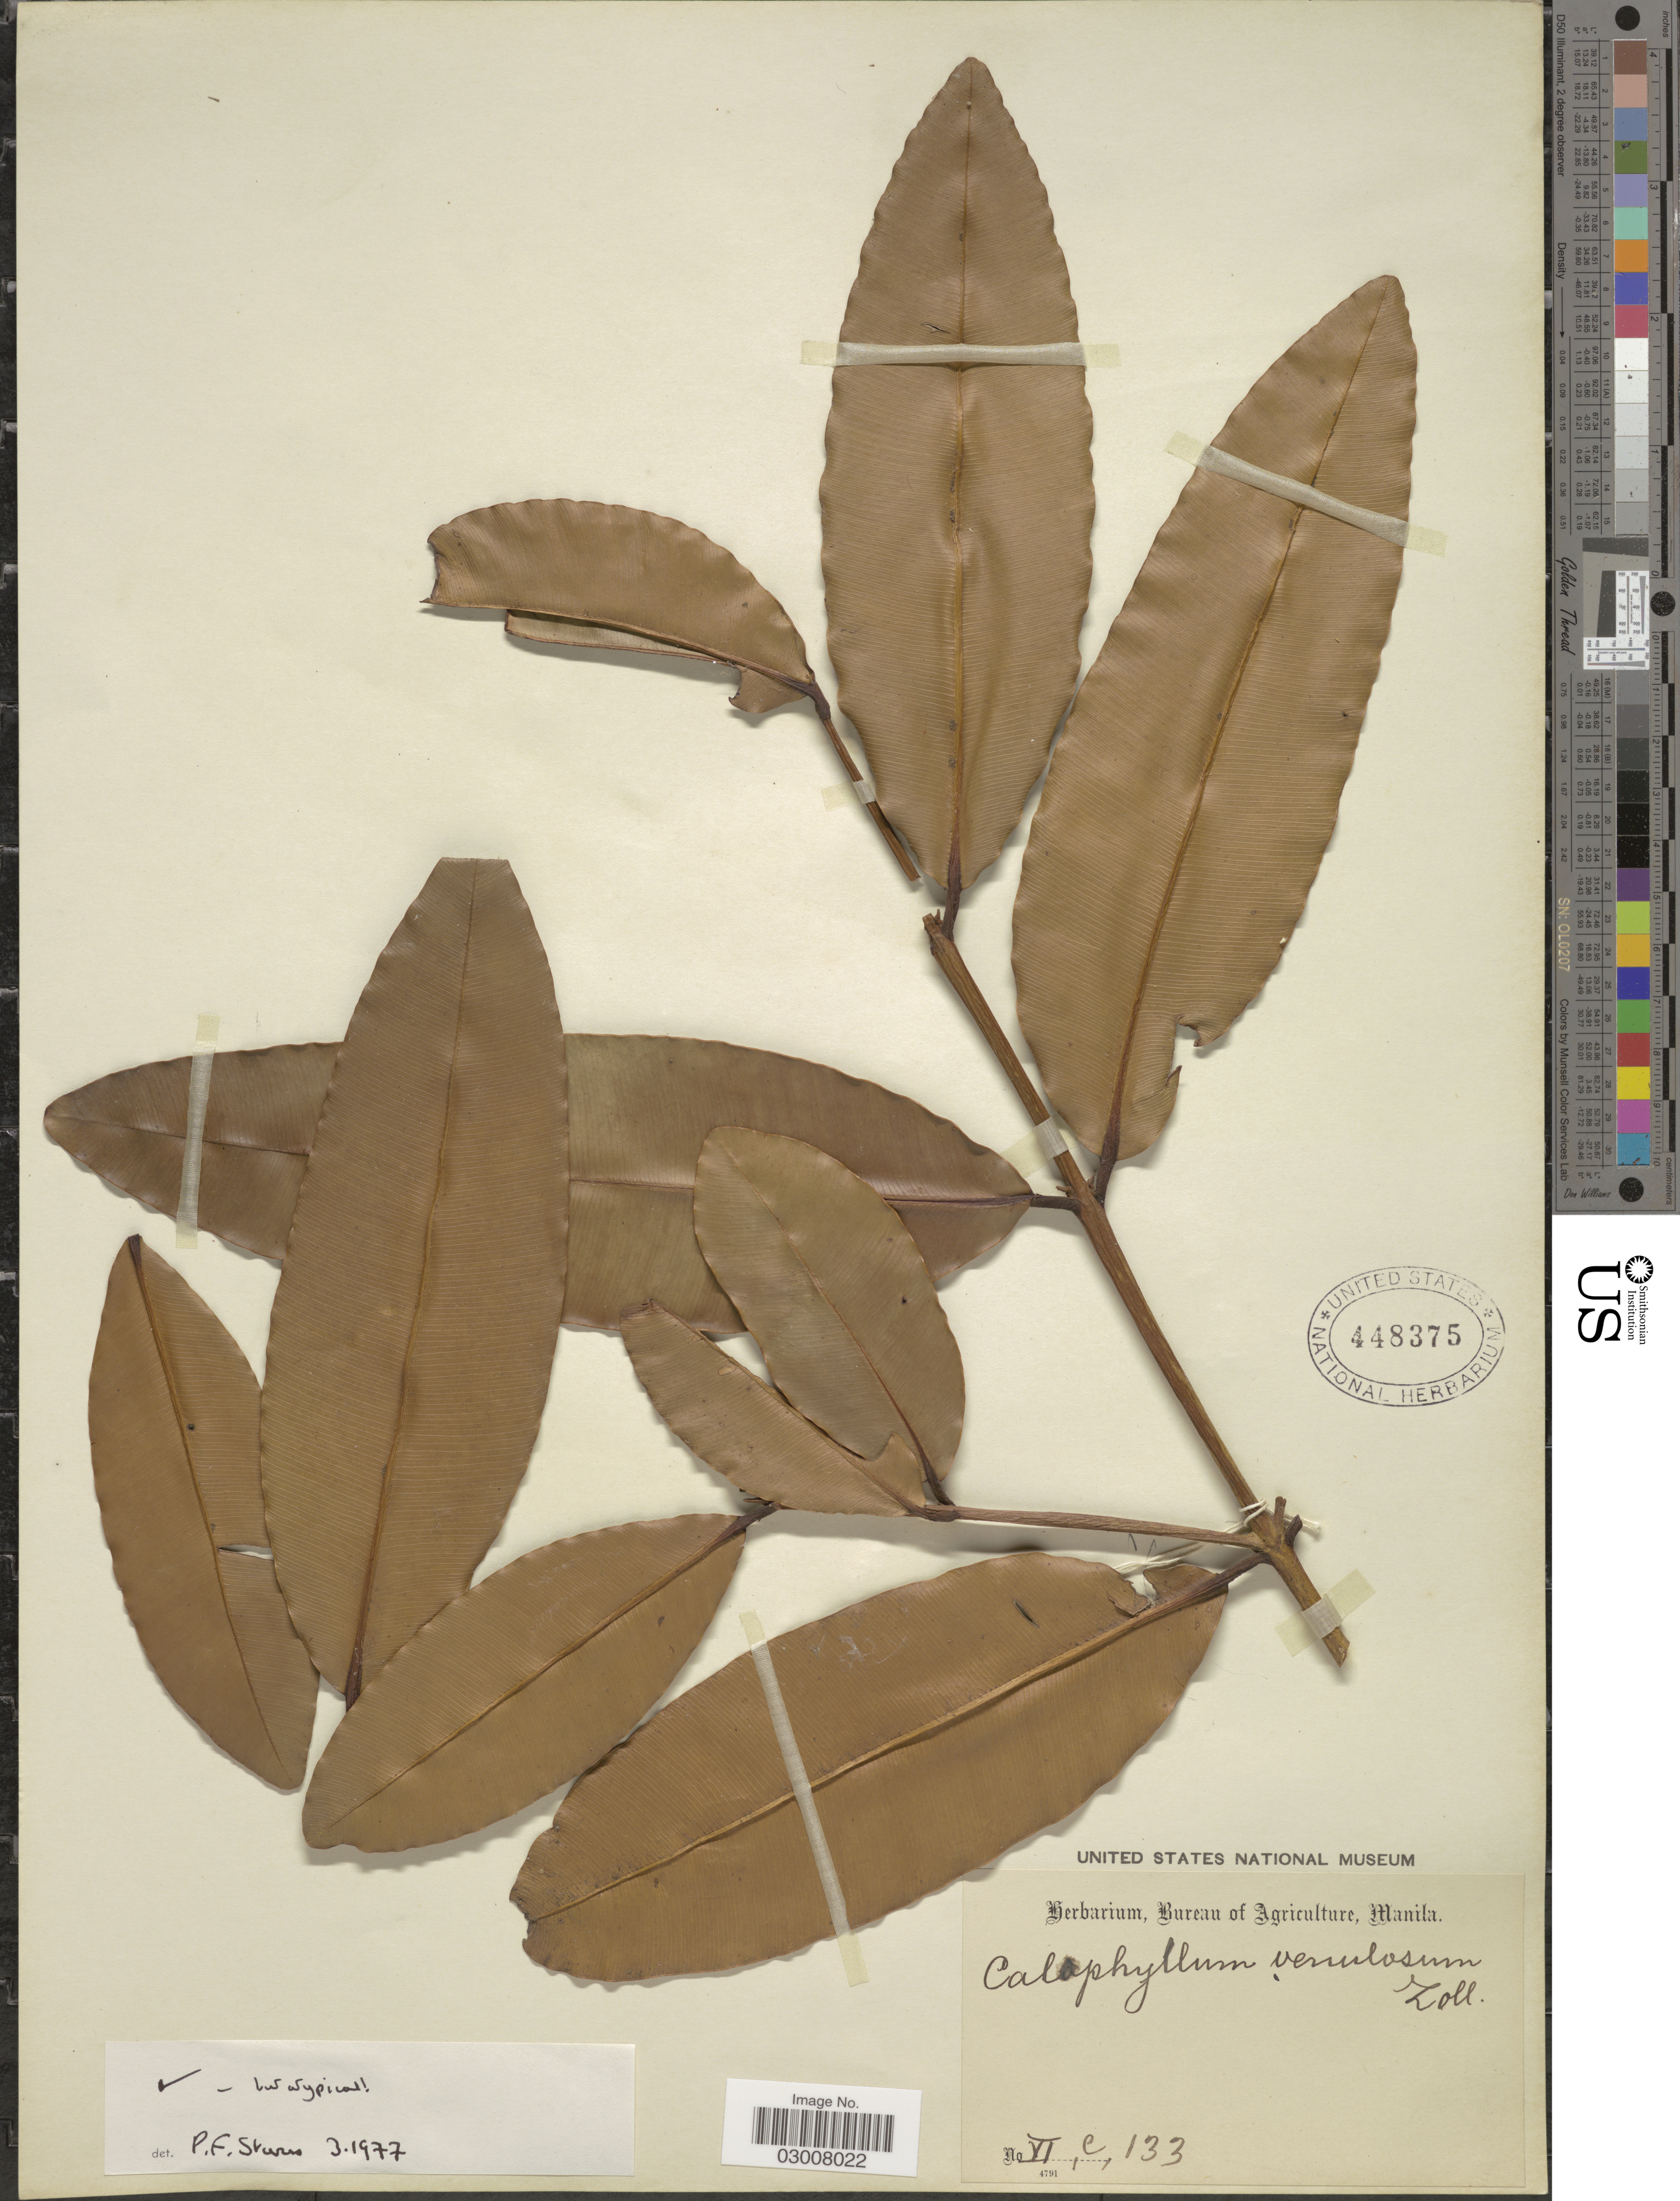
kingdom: Plantae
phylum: Tracheophyta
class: Magnoliopsida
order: Malpighiales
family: Calophyllaceae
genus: Calophyllum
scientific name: Calophyllum venulosum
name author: Zoll.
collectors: ex Herb. Bur. Agric. Manila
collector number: VI,C,133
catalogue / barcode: US 448375